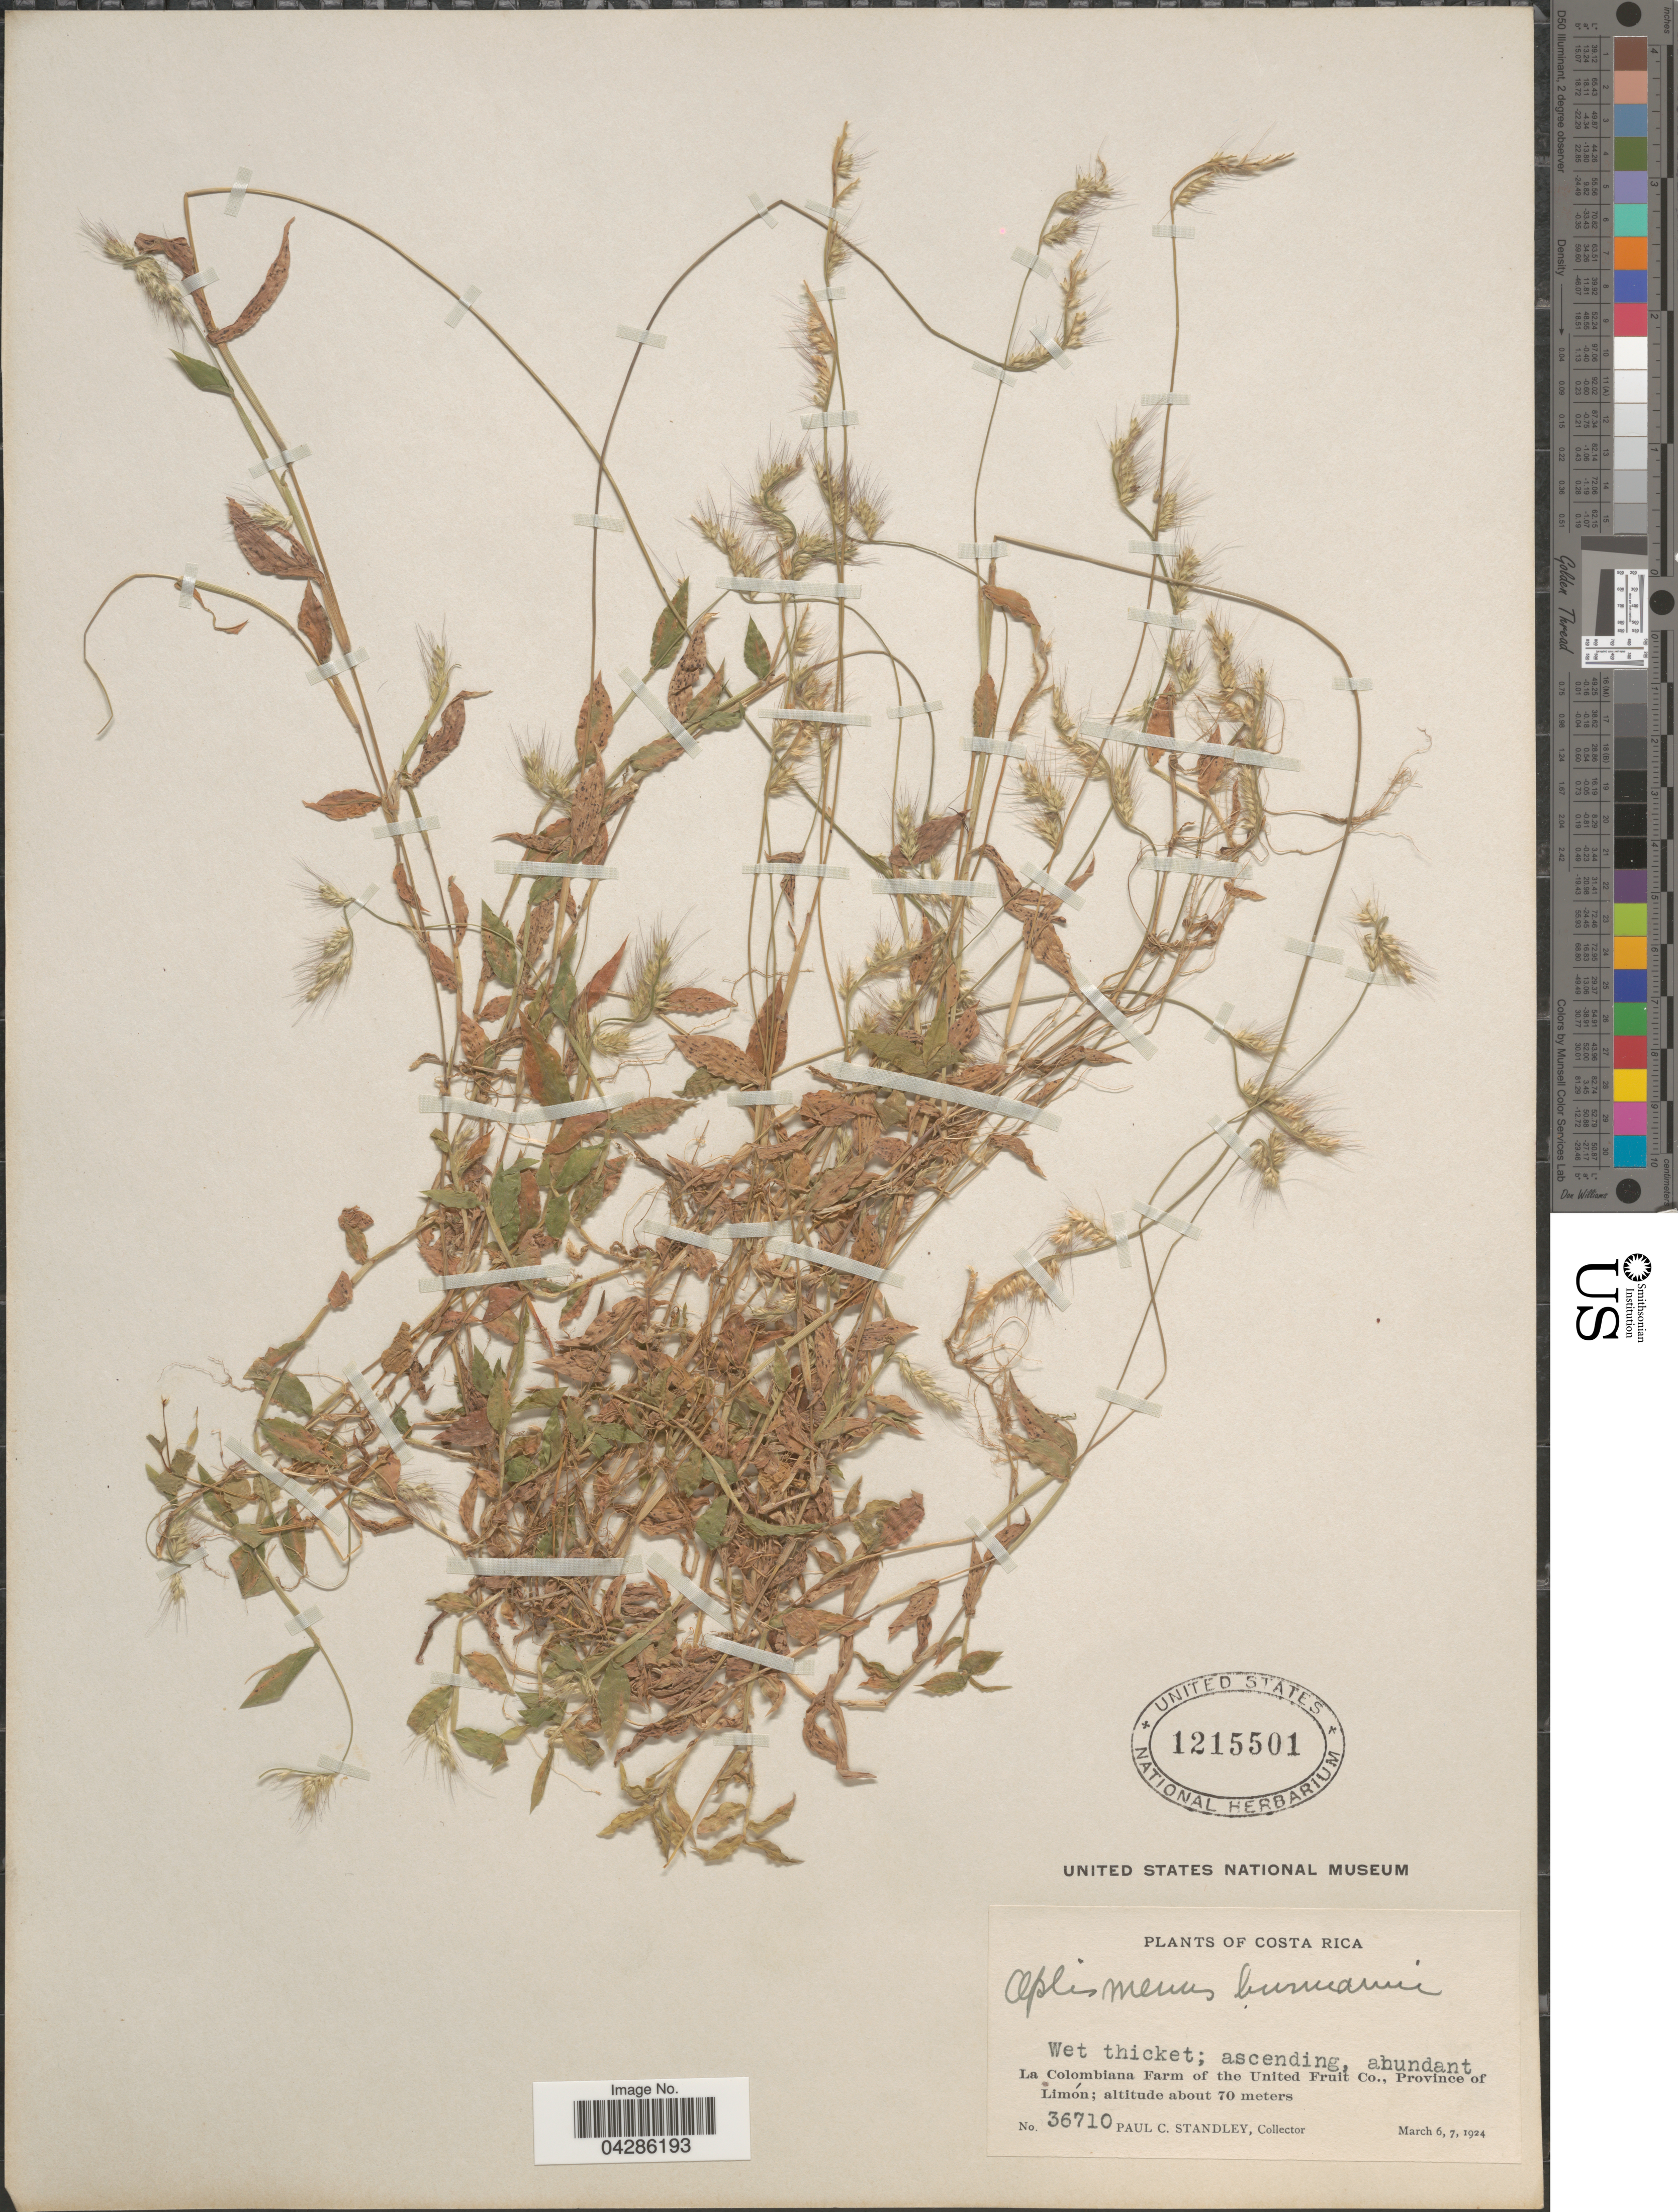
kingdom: Plantae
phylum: Tracheophyta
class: Liliopsida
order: Poales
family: Poaceae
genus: Oplismenus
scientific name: Oplismenus burmannii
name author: (Retz.) P. Beauv.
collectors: P. C. Standley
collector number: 36710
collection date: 1924-03-06/1924-03-07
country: Costa Rica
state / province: Limón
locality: La Colombiana Farm of the United Fruit Co.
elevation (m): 70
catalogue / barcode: US 1215501